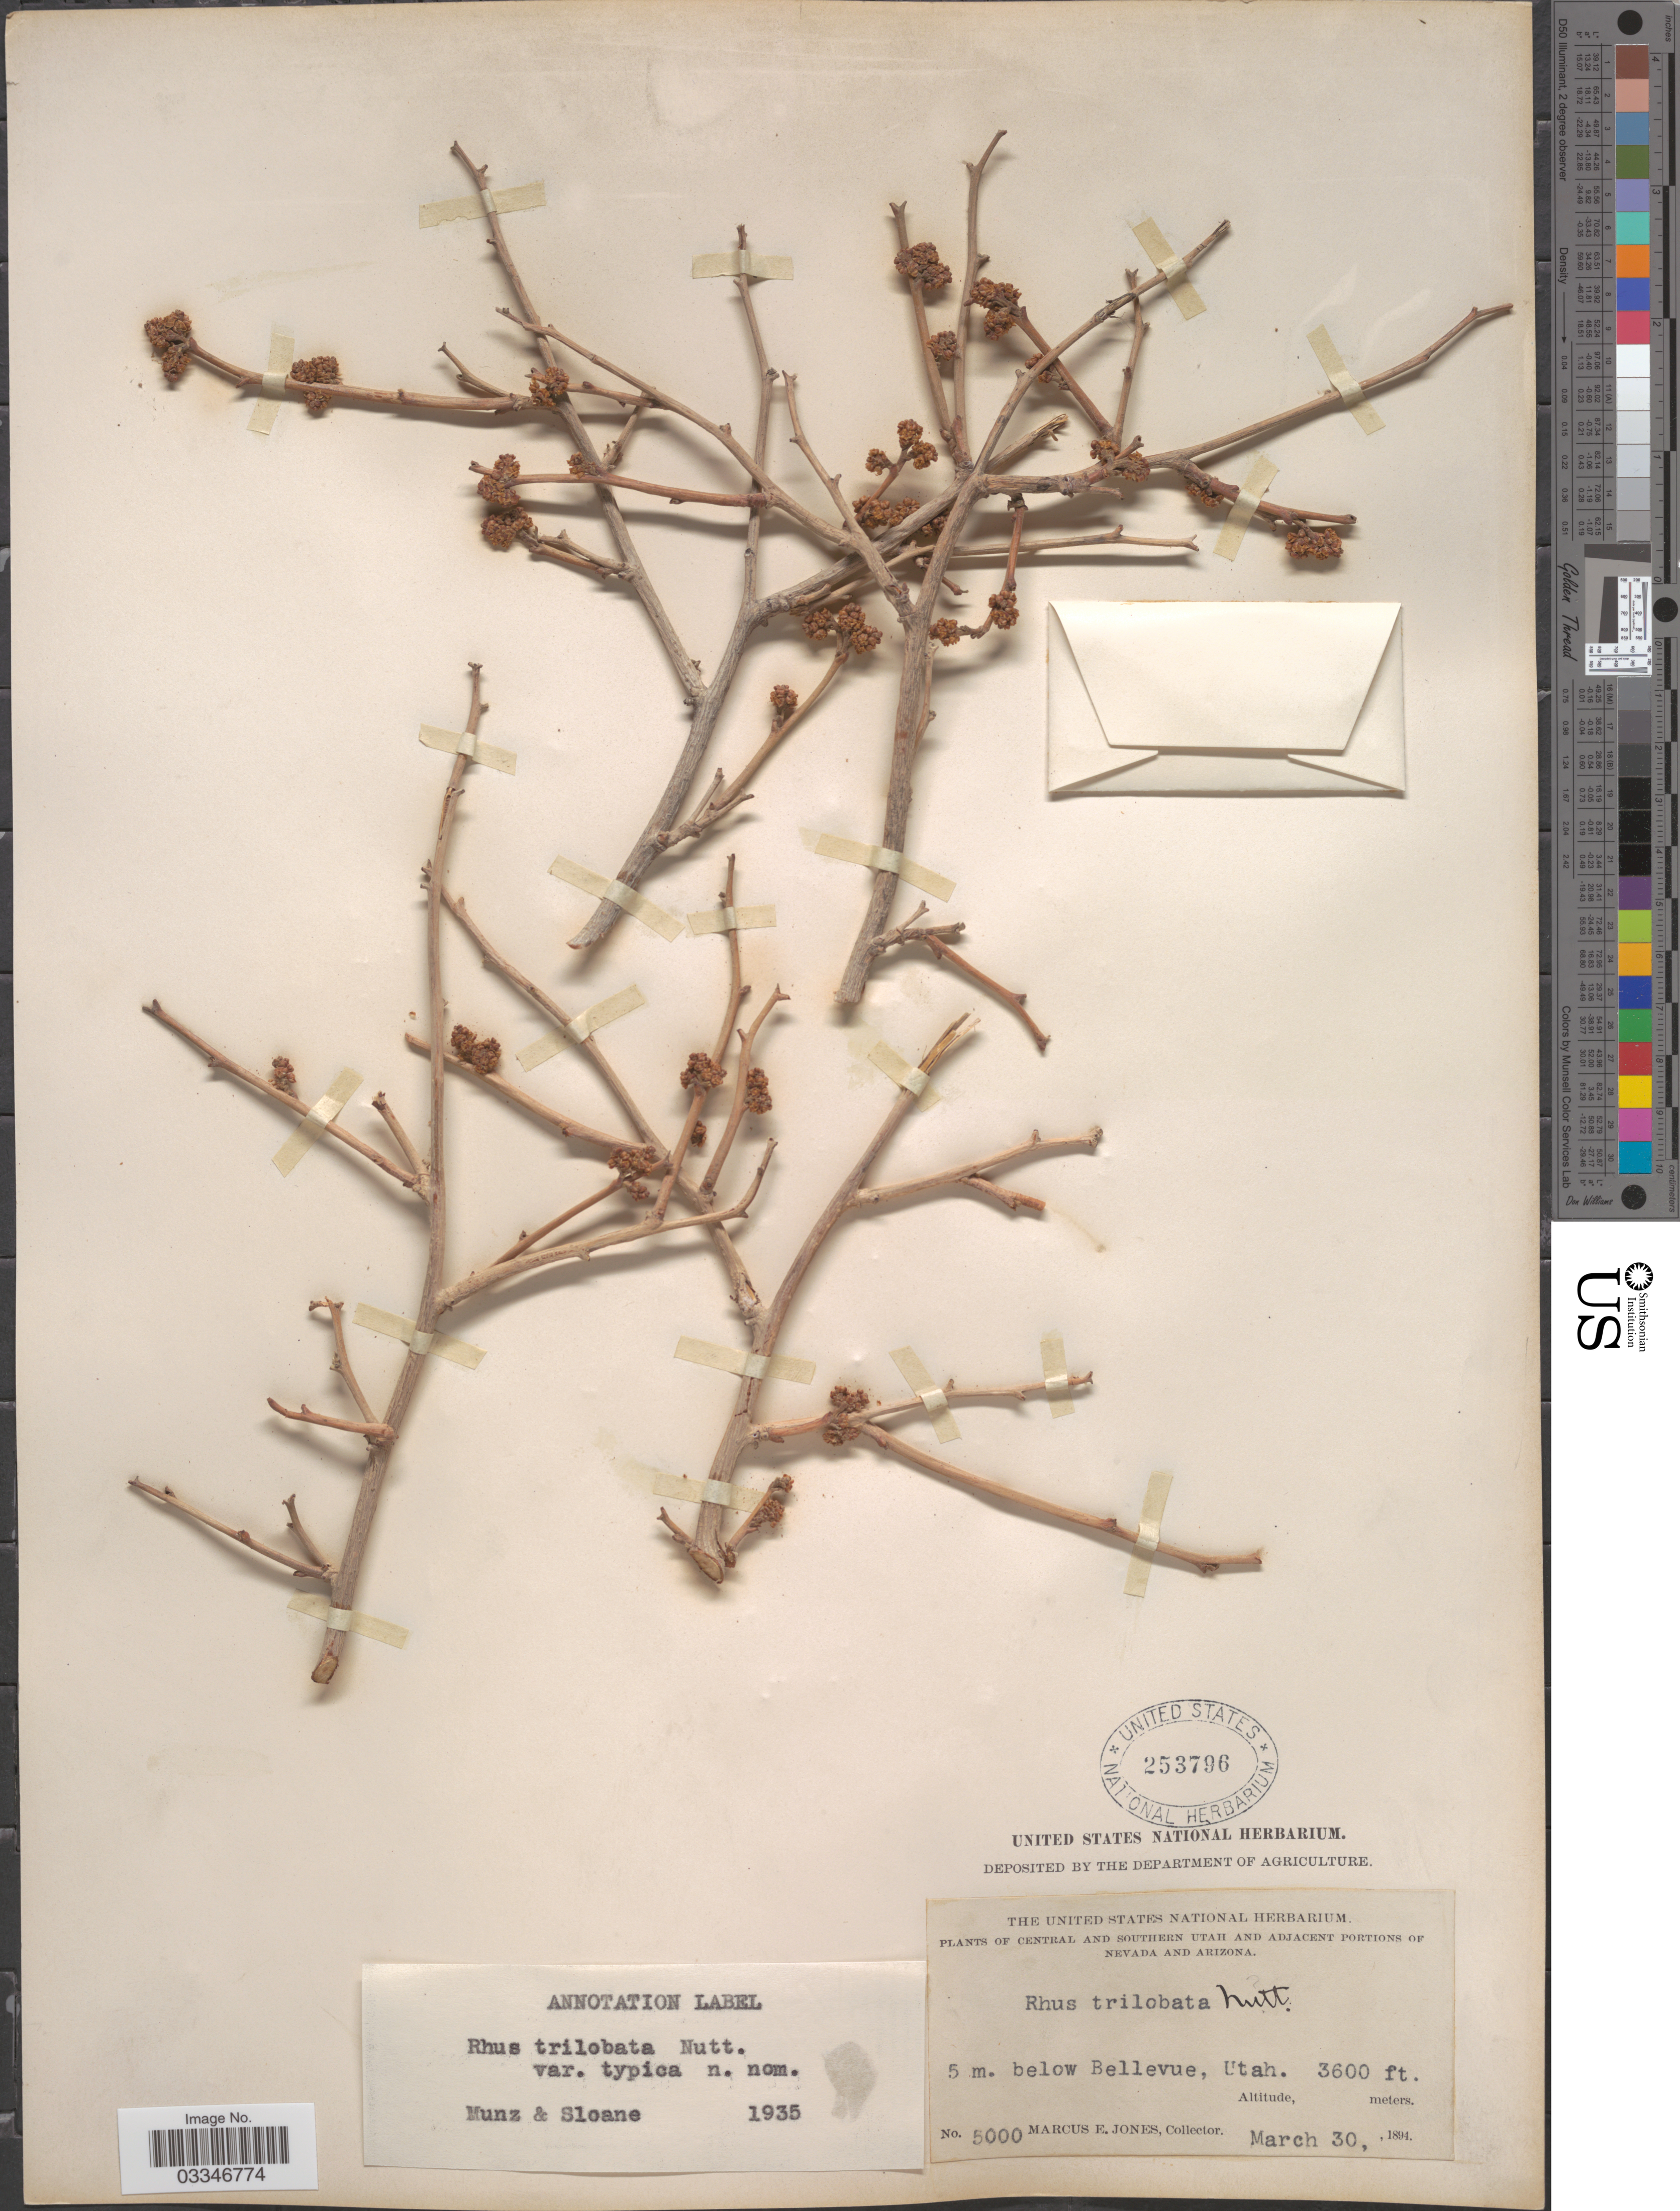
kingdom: Plantae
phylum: Tracheophyta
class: Magnoliopsida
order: Sapindales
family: Anacardiaceae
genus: Rhus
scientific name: Rhus trilobata var. typica Munz & Sloane ined.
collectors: M. E. Jones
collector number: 5000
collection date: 1894-03-30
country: United States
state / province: Utah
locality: Central and Southern Utah. 5 mi. below Bellevue.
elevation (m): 1097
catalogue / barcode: US 253796